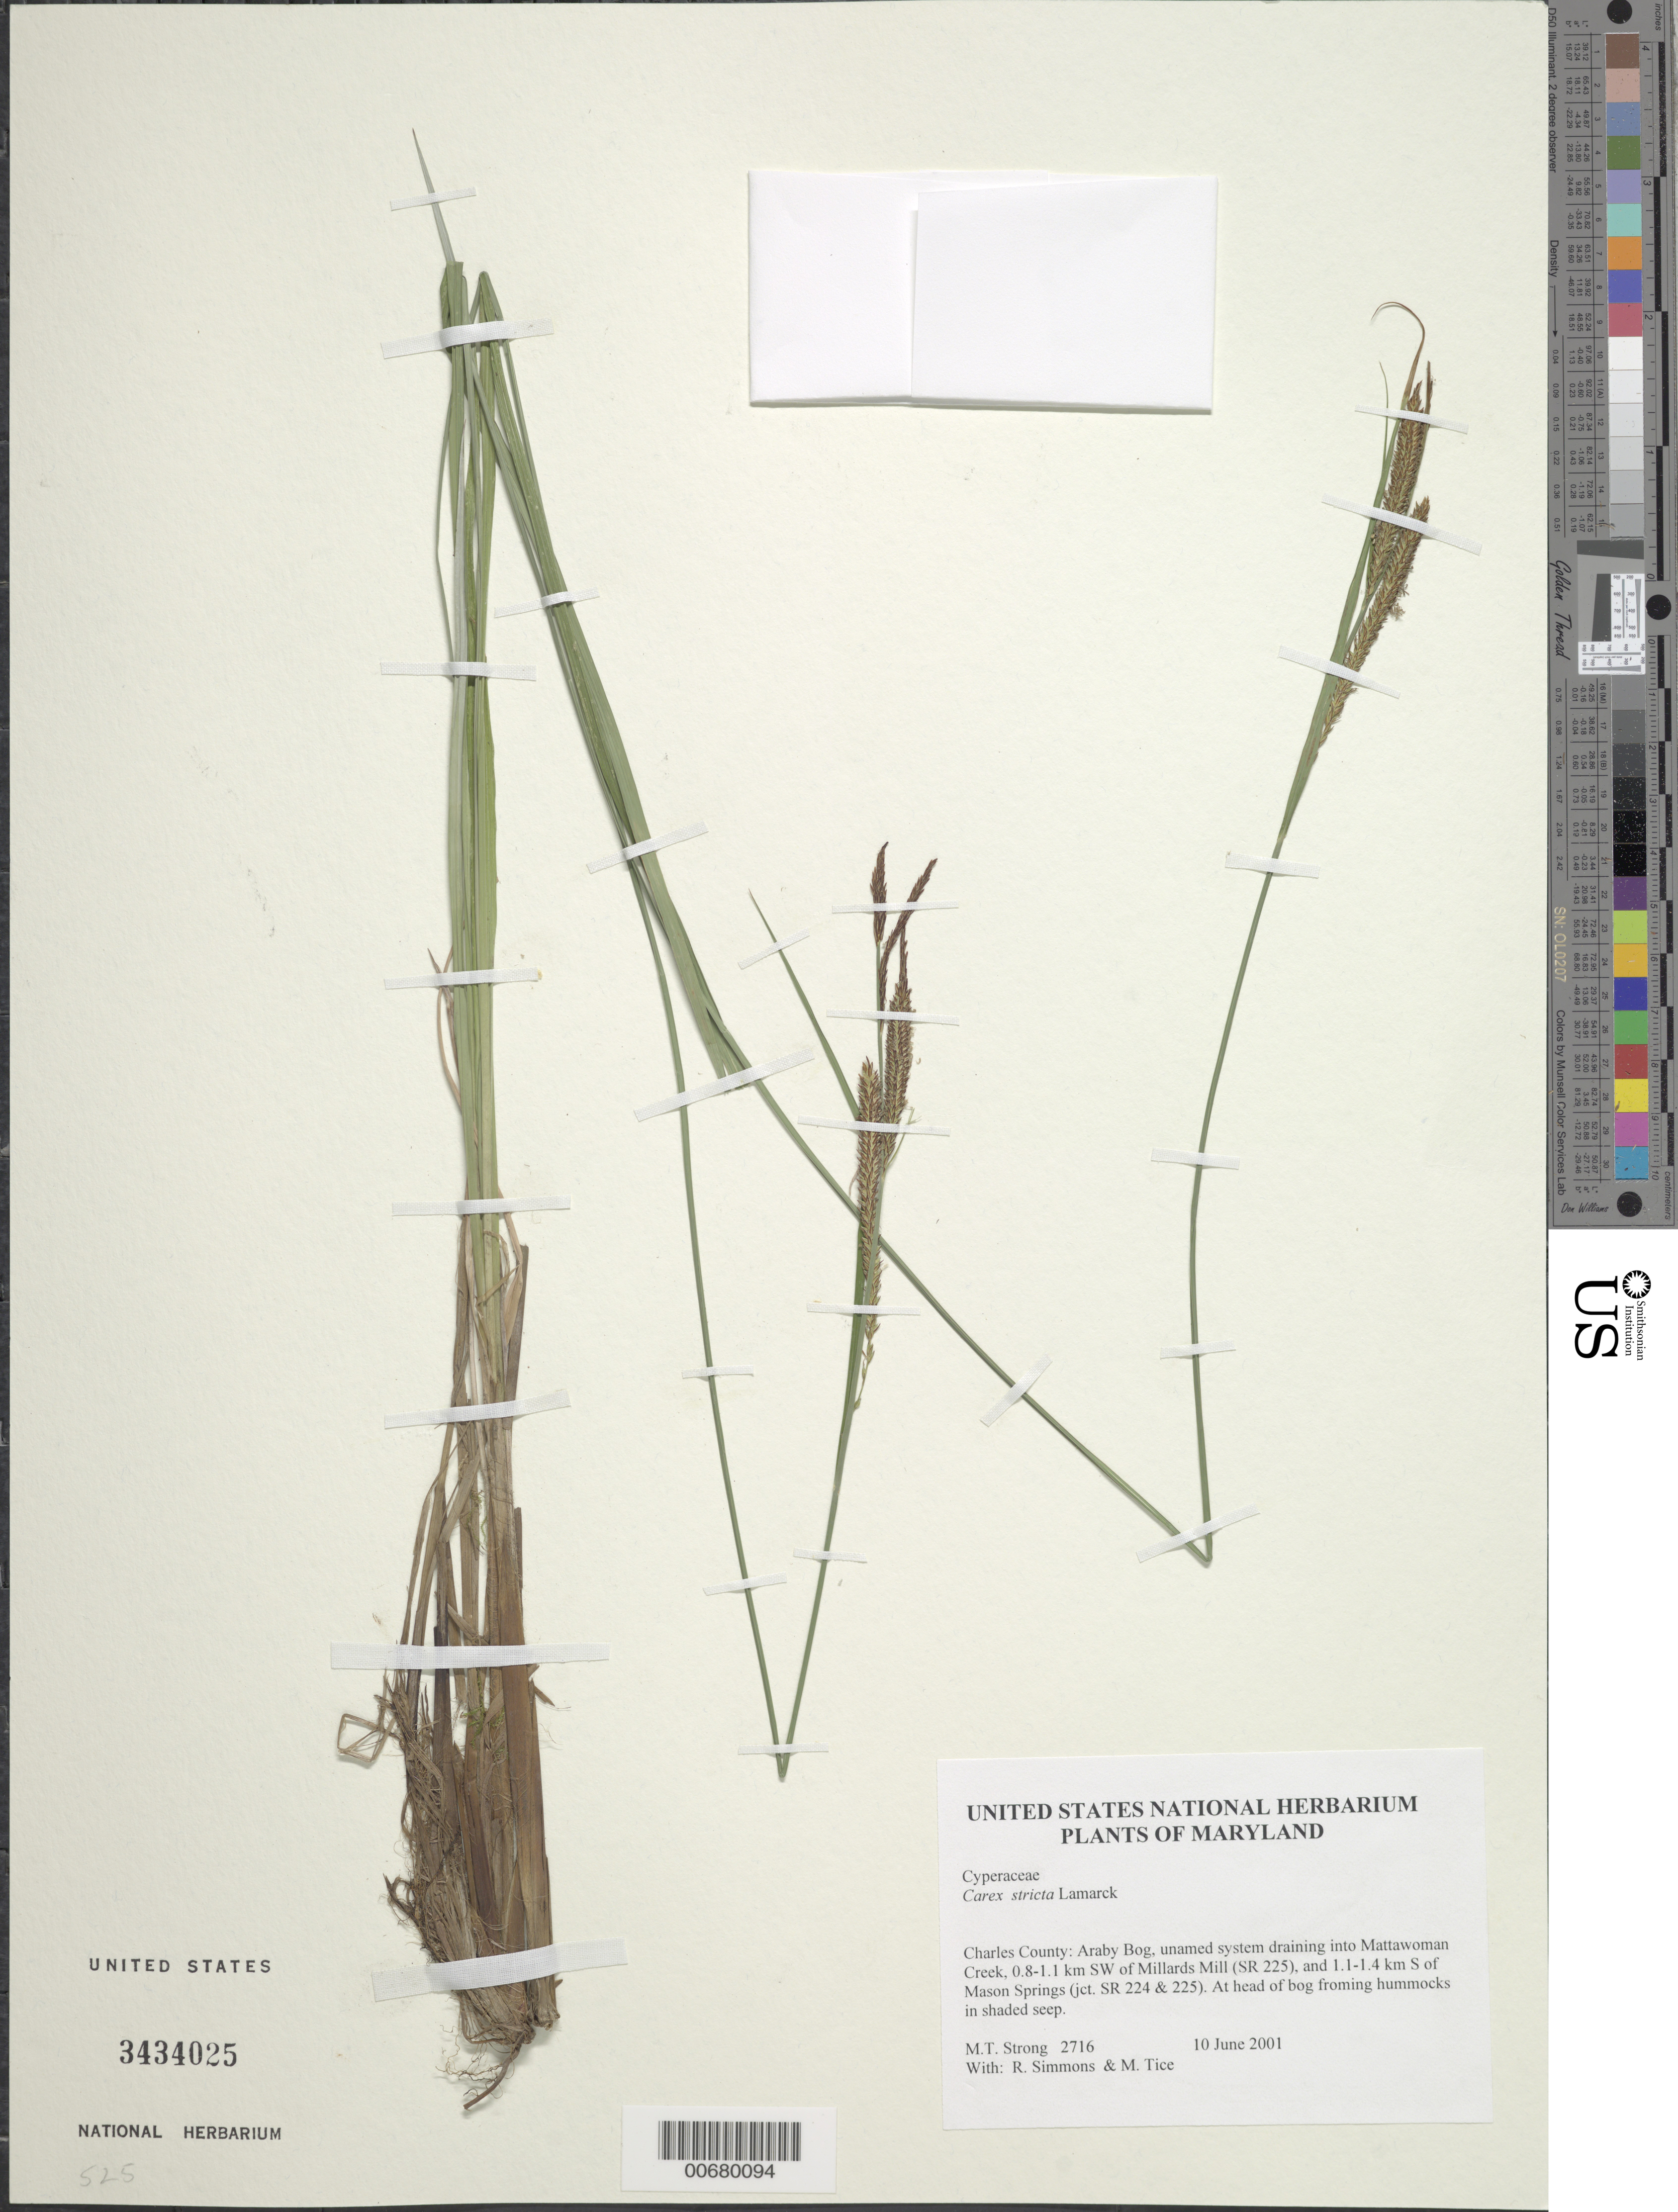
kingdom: Plantae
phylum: Tracheophyta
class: Liliopsida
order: Poales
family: Cyperaceae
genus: Carex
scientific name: Carex stricta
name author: Lam.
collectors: M. T. Strong, R. Simmons & M. Tice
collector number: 2716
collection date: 2001-06-10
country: United States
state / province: Maryland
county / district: Charles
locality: Charles County: Araby Bog, unamed system draining into Mattawoman Creek, 0.8-1.1 km SW of Millards Mill (SR 225), and 1.1-1.4 km S of Mason Springs (jct. SR 224 & 225)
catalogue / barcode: US 3434025